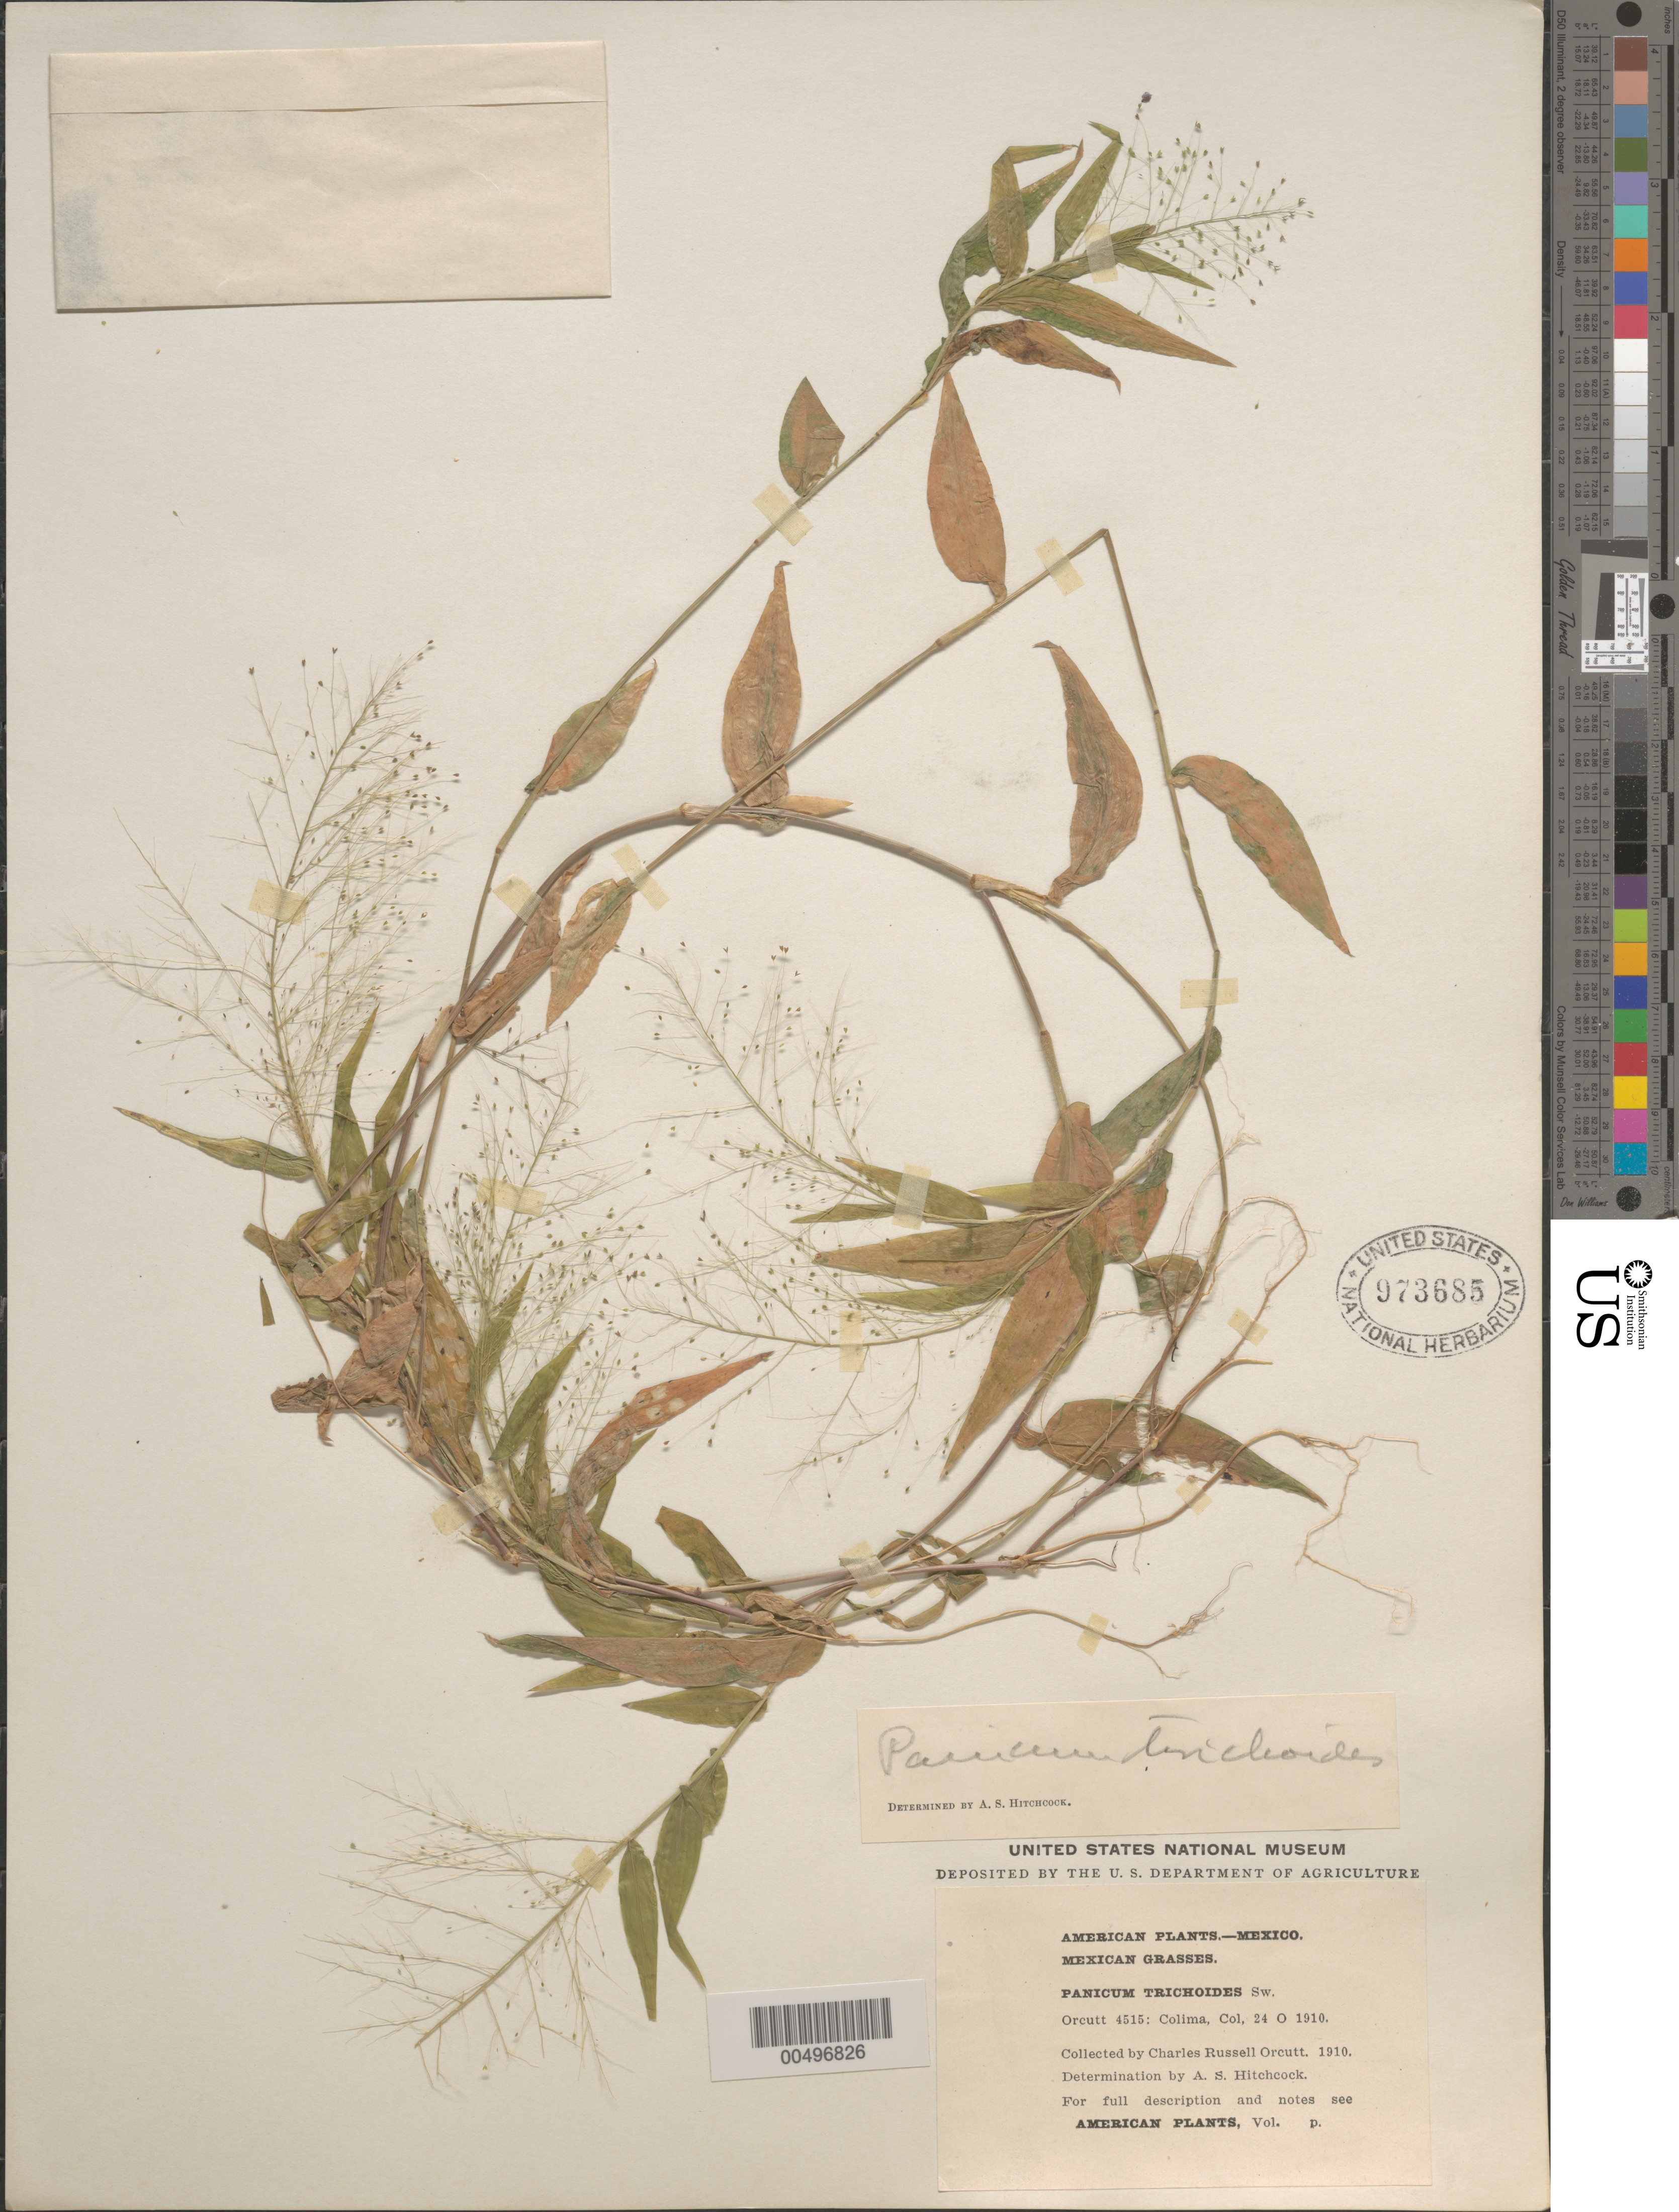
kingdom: Plantae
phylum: Tracheophyta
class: Liliopsida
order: Poales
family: Poaceae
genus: Panicum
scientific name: Panicum trichoides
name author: Sw.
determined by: Hitchcock, Albert S.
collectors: C. R. Orcutt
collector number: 4515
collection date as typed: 24 Oct 1910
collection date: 1910-10-24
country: Mexico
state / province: Colima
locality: Colima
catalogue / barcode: US 973685